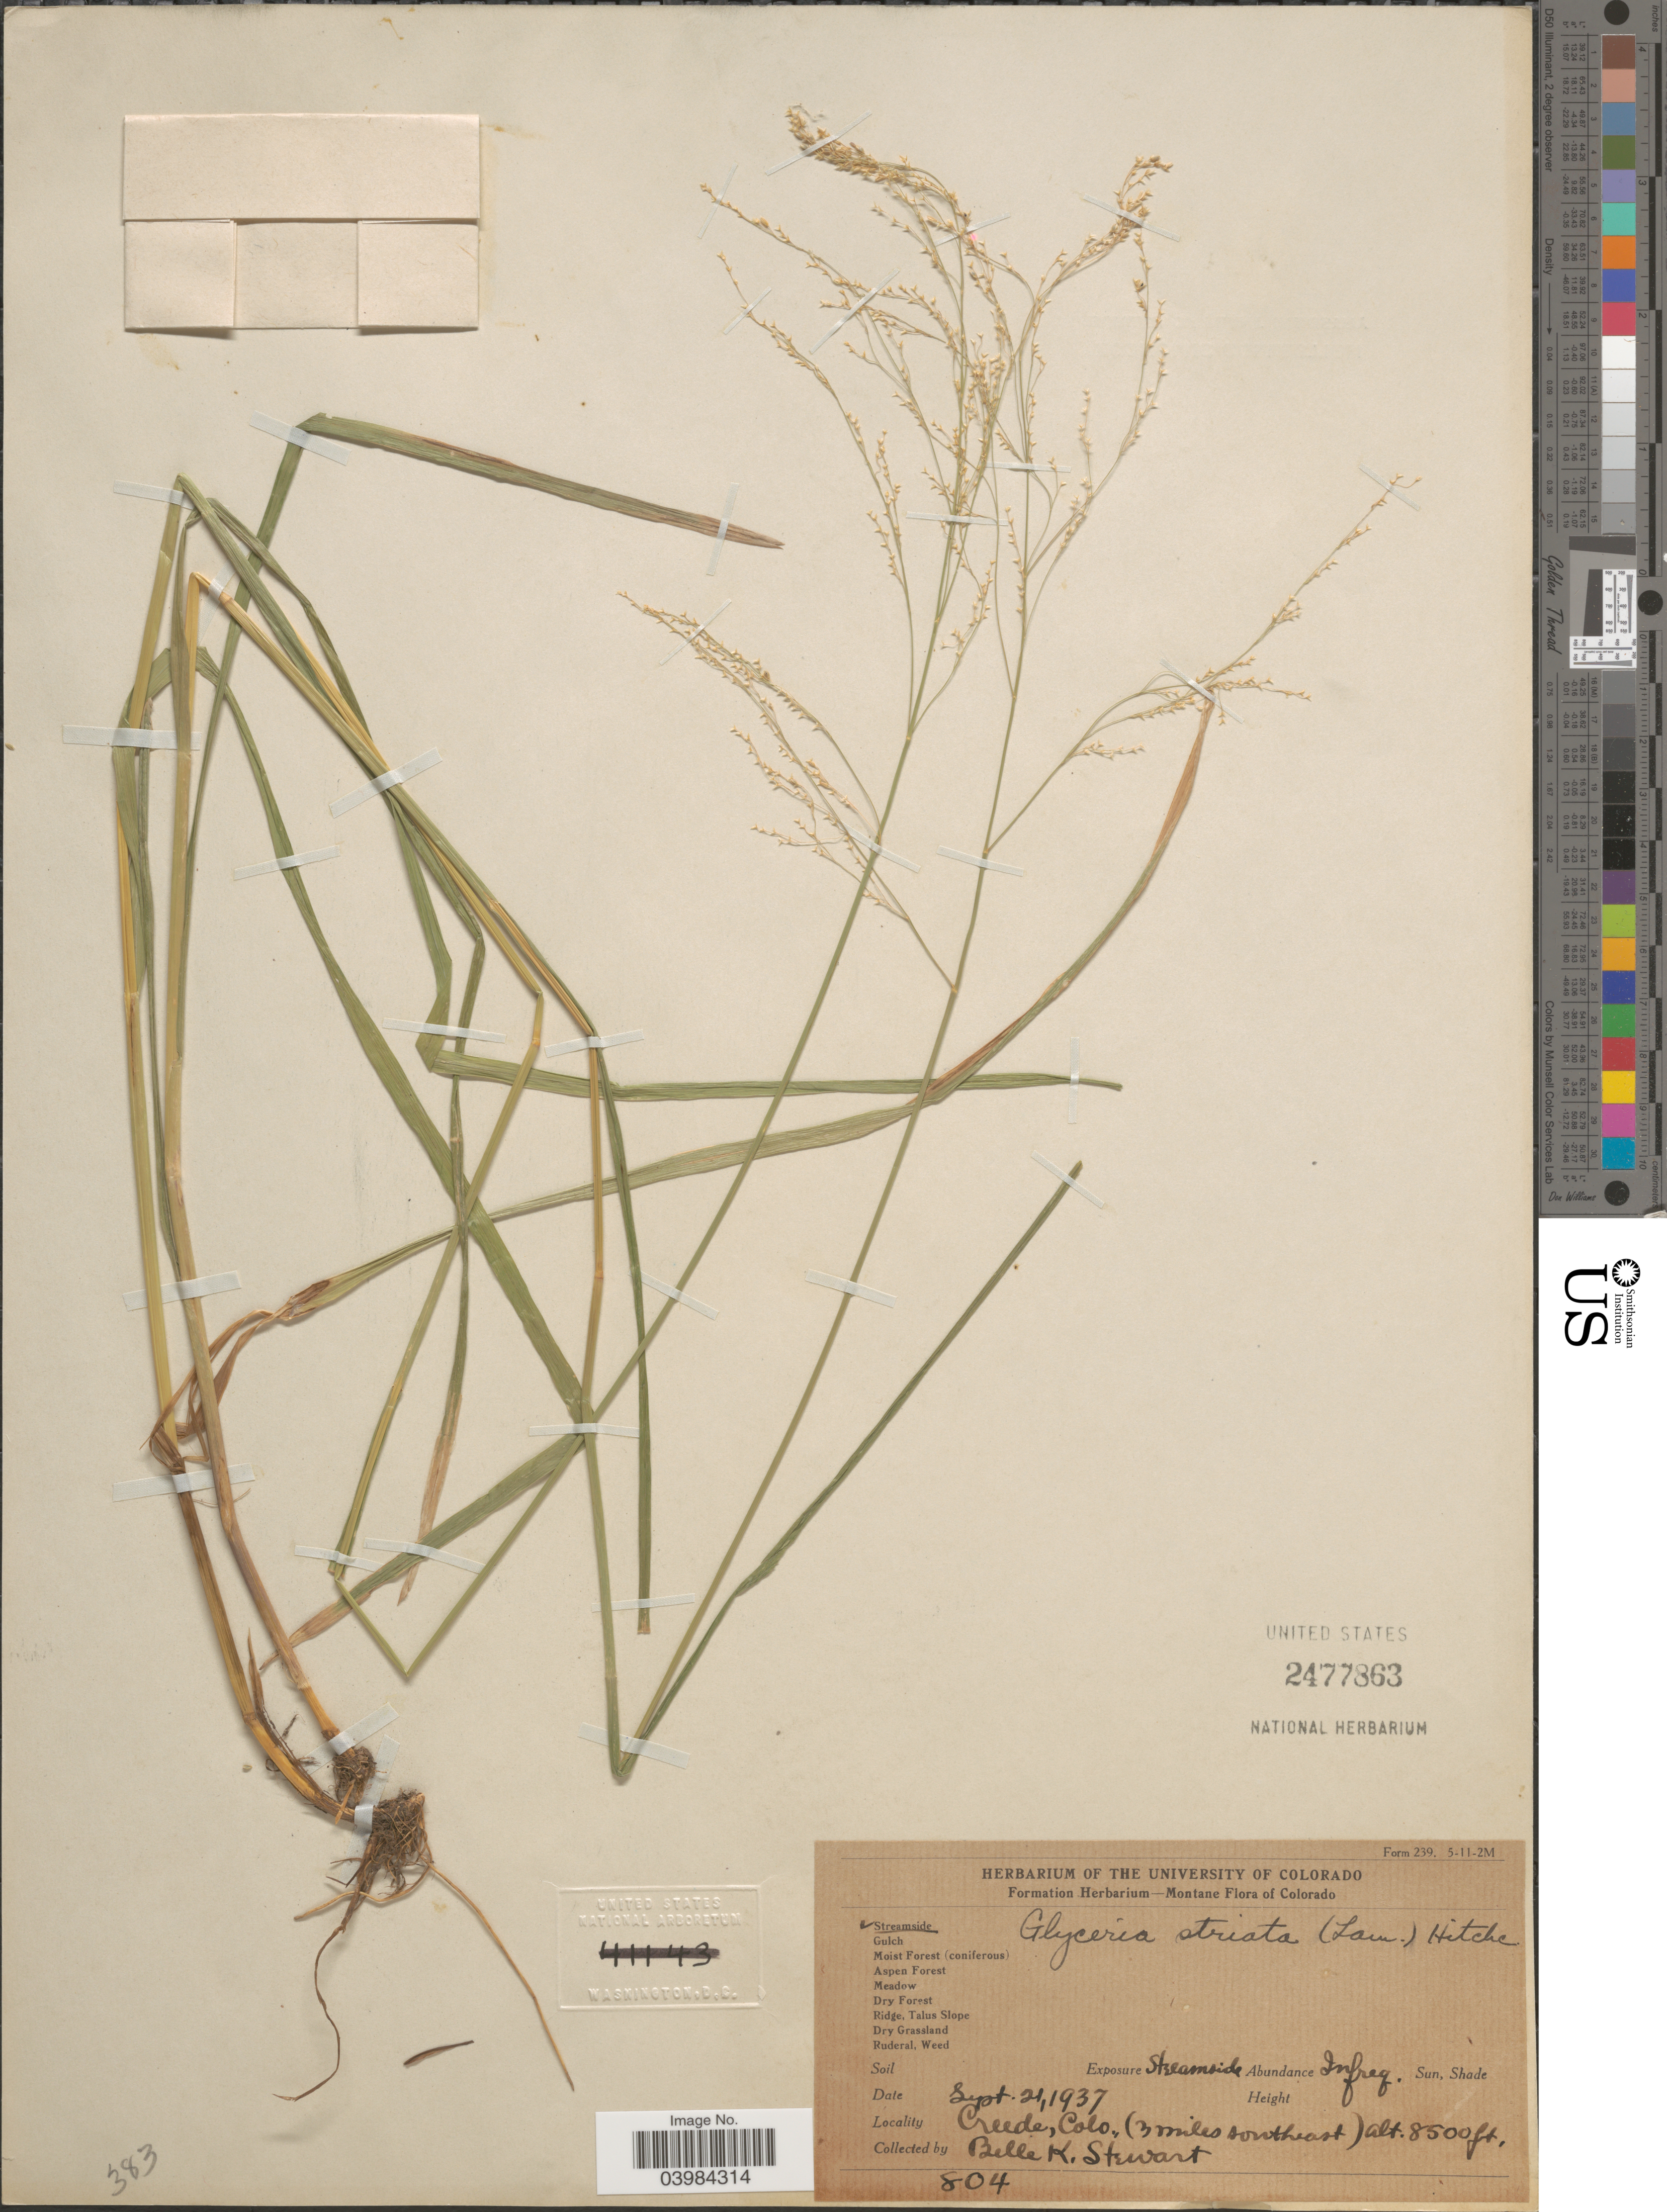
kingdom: Plantae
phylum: Tracheophyta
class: Liliopsida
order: Poales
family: Poaceae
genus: Glyceria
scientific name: Glyceria striata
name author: (Lam.) Hitchc.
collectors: B. Stewart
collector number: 804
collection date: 1937-09-21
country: United States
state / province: Colorado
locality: Creede, (3 miles southeast).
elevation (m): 2591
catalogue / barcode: US 2477863